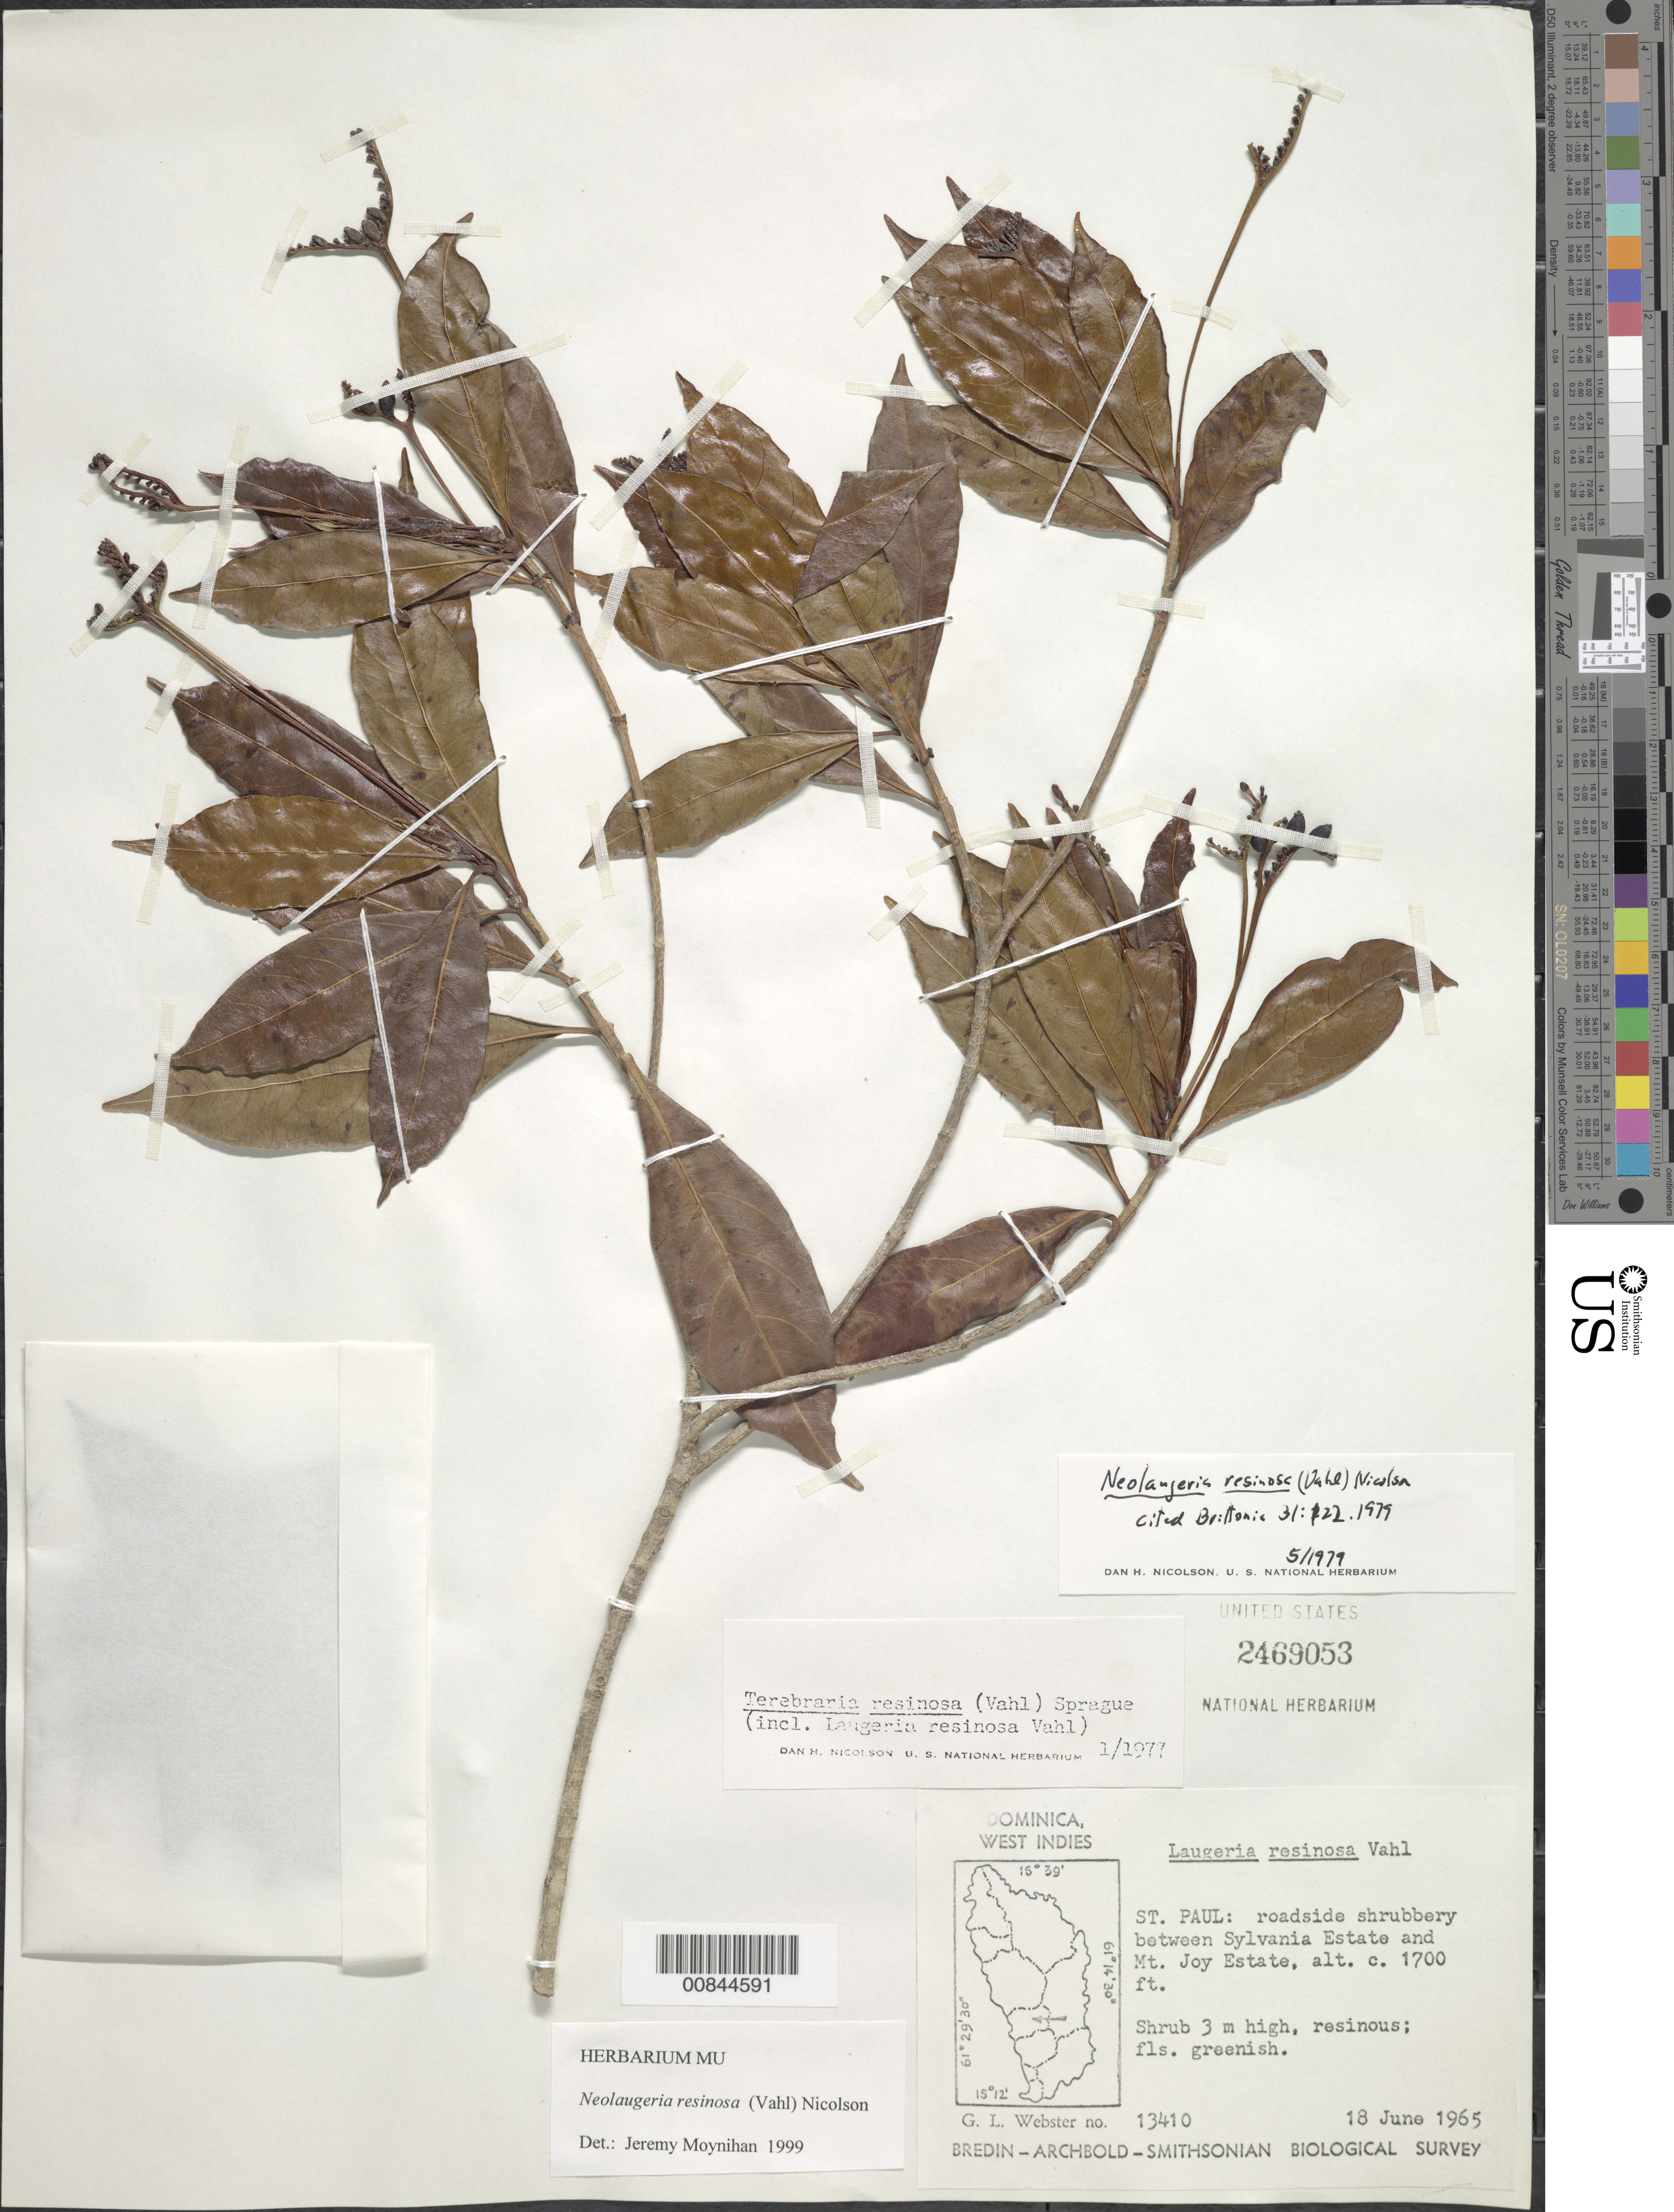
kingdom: Plantae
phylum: Tracheophyta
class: Magnoliopsida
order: Gentianales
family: Rubiaceae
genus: Stenostomum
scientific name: Stenostomum resinosum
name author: (Vahl) Griseb.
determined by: Nicolson, Dan H.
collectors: E. B. Webster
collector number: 13410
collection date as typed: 18 Jun 1965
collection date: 1965-06-18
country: Dominica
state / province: St. Paul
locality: Between Sylvania Estate and Mt. Joy Estate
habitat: Roadside shrubbery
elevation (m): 518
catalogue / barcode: US 2469053